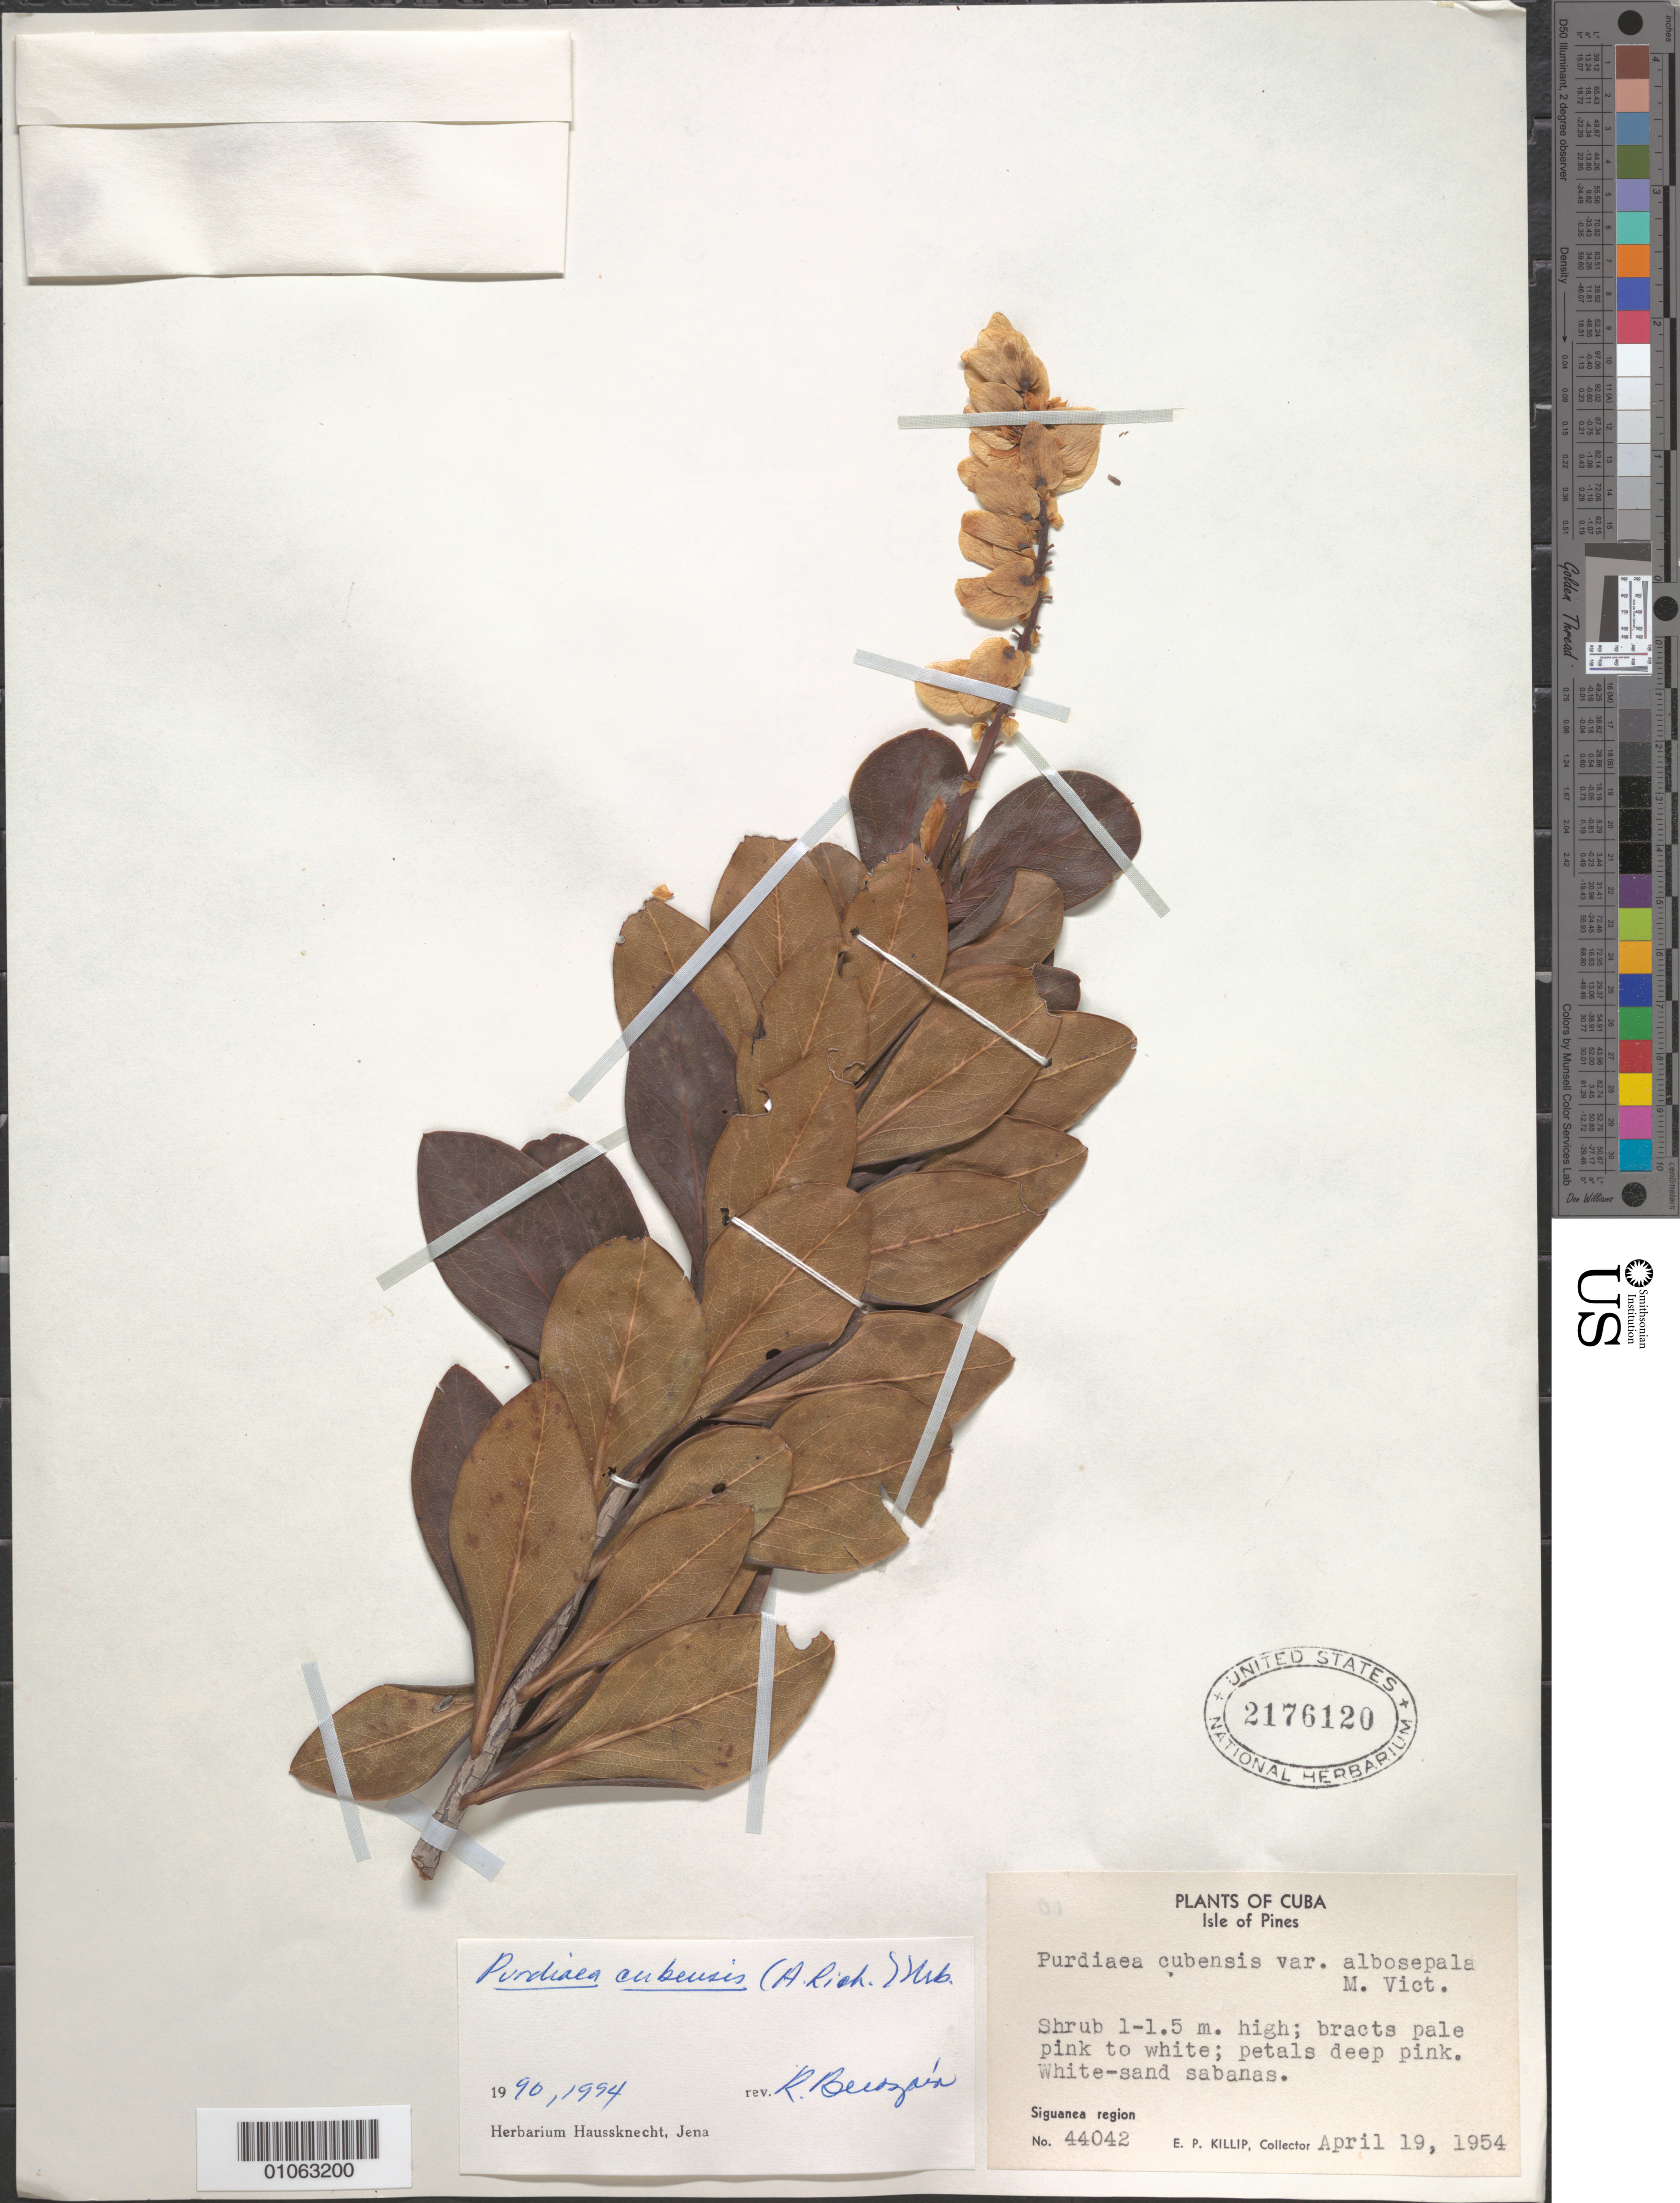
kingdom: Plantae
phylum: Tracheophyta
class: Magnoliopsida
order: Ericales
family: Clethraceae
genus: Purdiaea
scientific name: Purdiaea cubensis var. cubensis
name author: (A. Rich.) Urb.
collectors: E. P. Killip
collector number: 44042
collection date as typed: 19 Apr 1954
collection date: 1954-04-19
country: Cuba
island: Isla de la Juventud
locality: Siguaneae region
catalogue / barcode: US 2176120